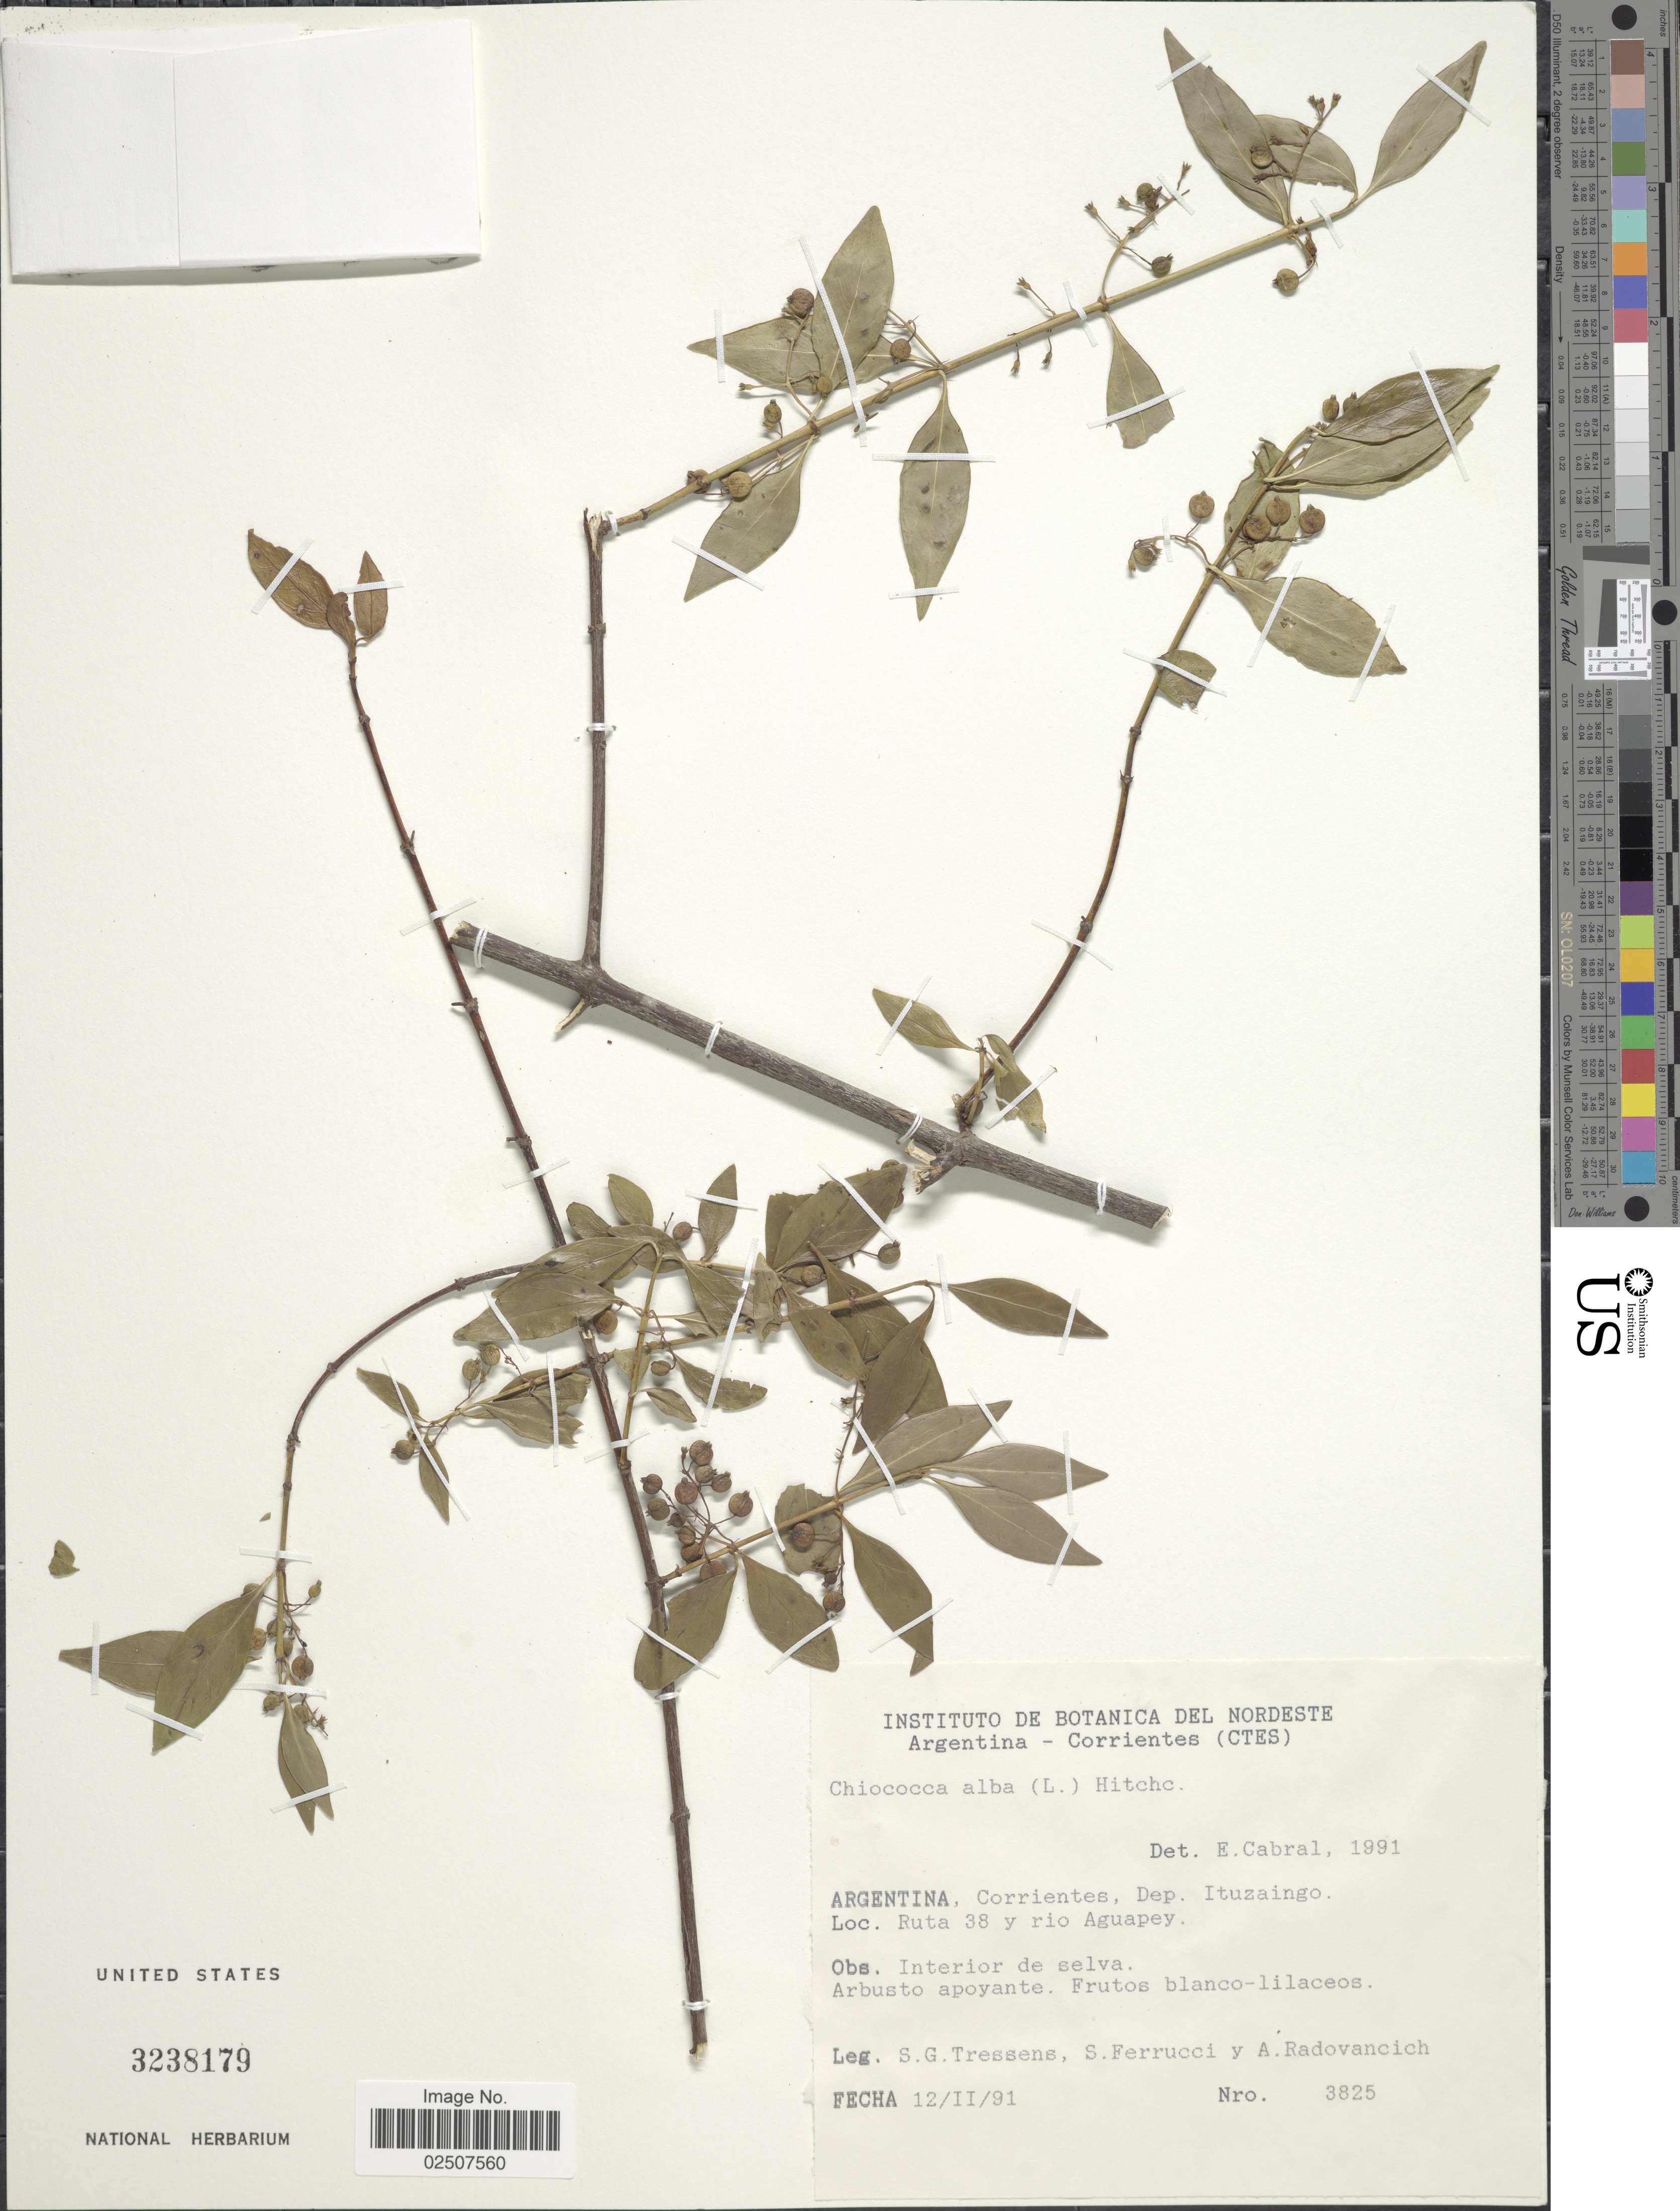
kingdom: Plantae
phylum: Tracheophyta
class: Magnoliopsida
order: Gentianales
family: Rubiaceae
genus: Chiococca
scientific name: Chiococca alba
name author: (L.) Hitchc.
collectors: S. Tressens, S. Ferrucci & A. Radovancich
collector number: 3825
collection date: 1991-02-12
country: Argentina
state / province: Corrientes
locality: Dep. Ituzaingo, Ruta 38 y rio Aguapey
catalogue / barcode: US 3238179